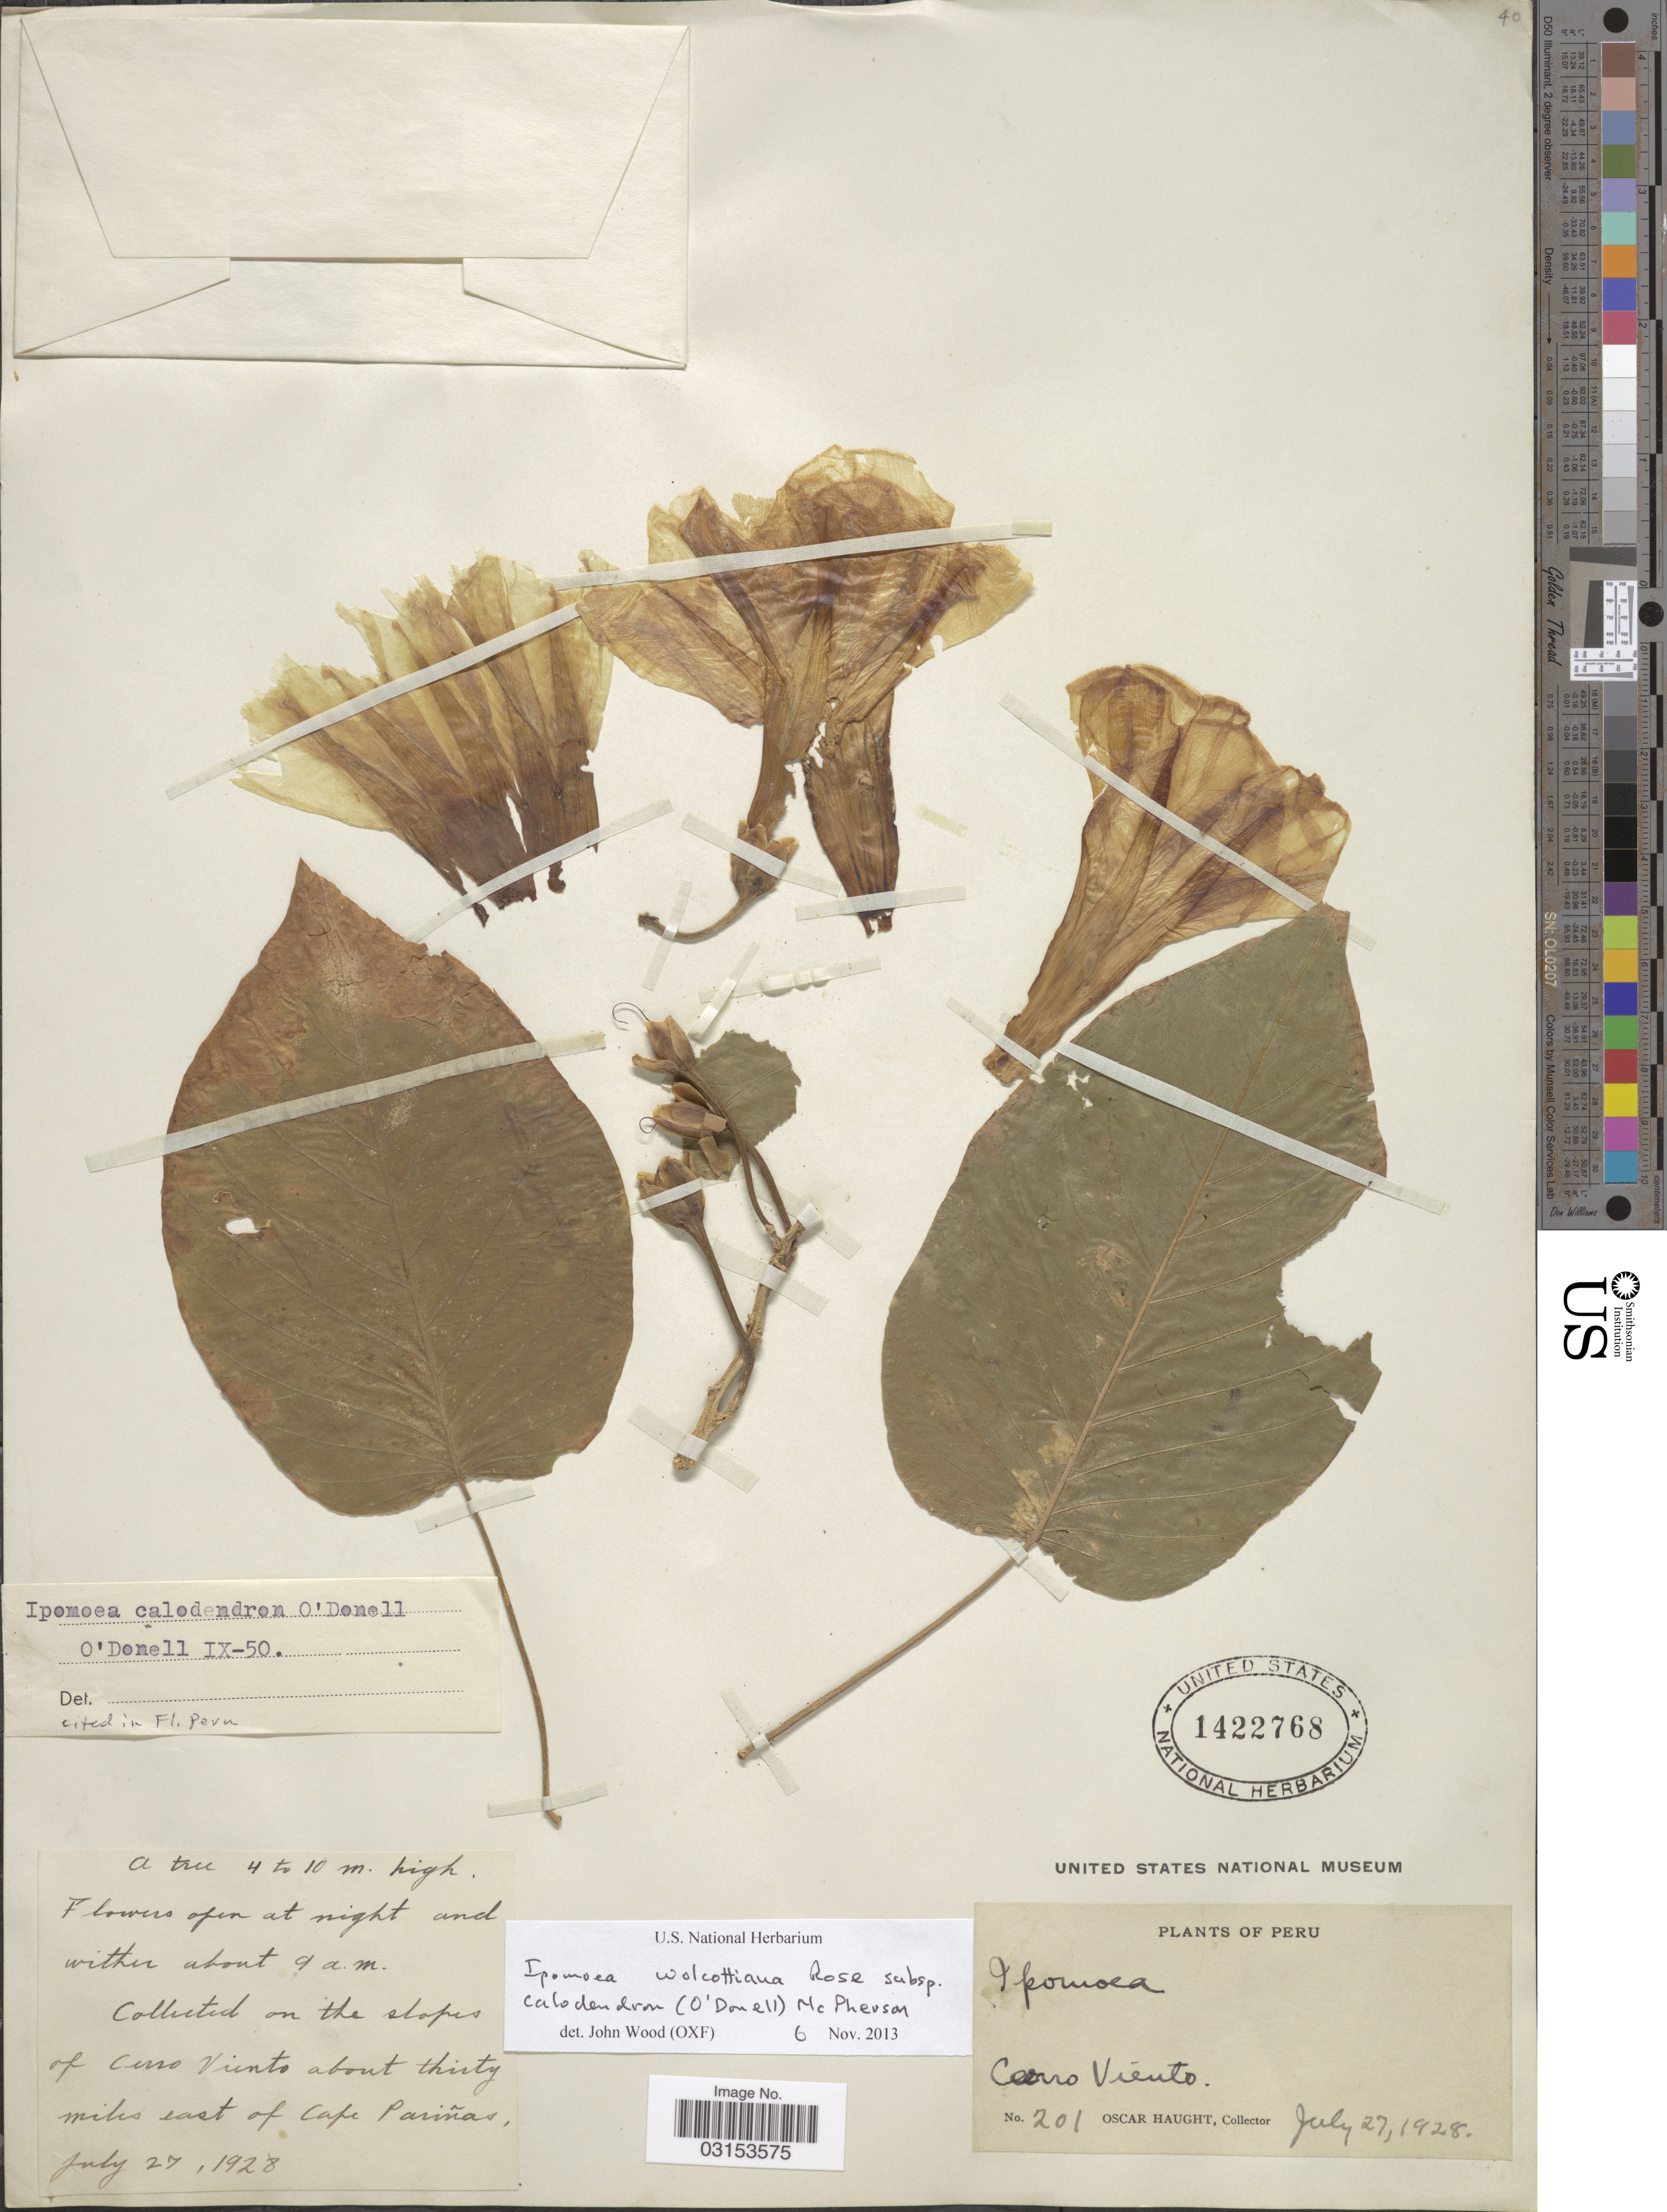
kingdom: Plantae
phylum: Tracheophyta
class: Magnoliopsida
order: Solanales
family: Convolvulaceae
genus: Ipomoea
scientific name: Ipomoea wolcottiana subsp. calodendron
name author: (O'Donell) McPherson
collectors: O. Haught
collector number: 201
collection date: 1928-07-27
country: Peru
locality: On the slopes of Cerro Viento about thirty miles east of Cape Pariñas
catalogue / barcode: US 1422768